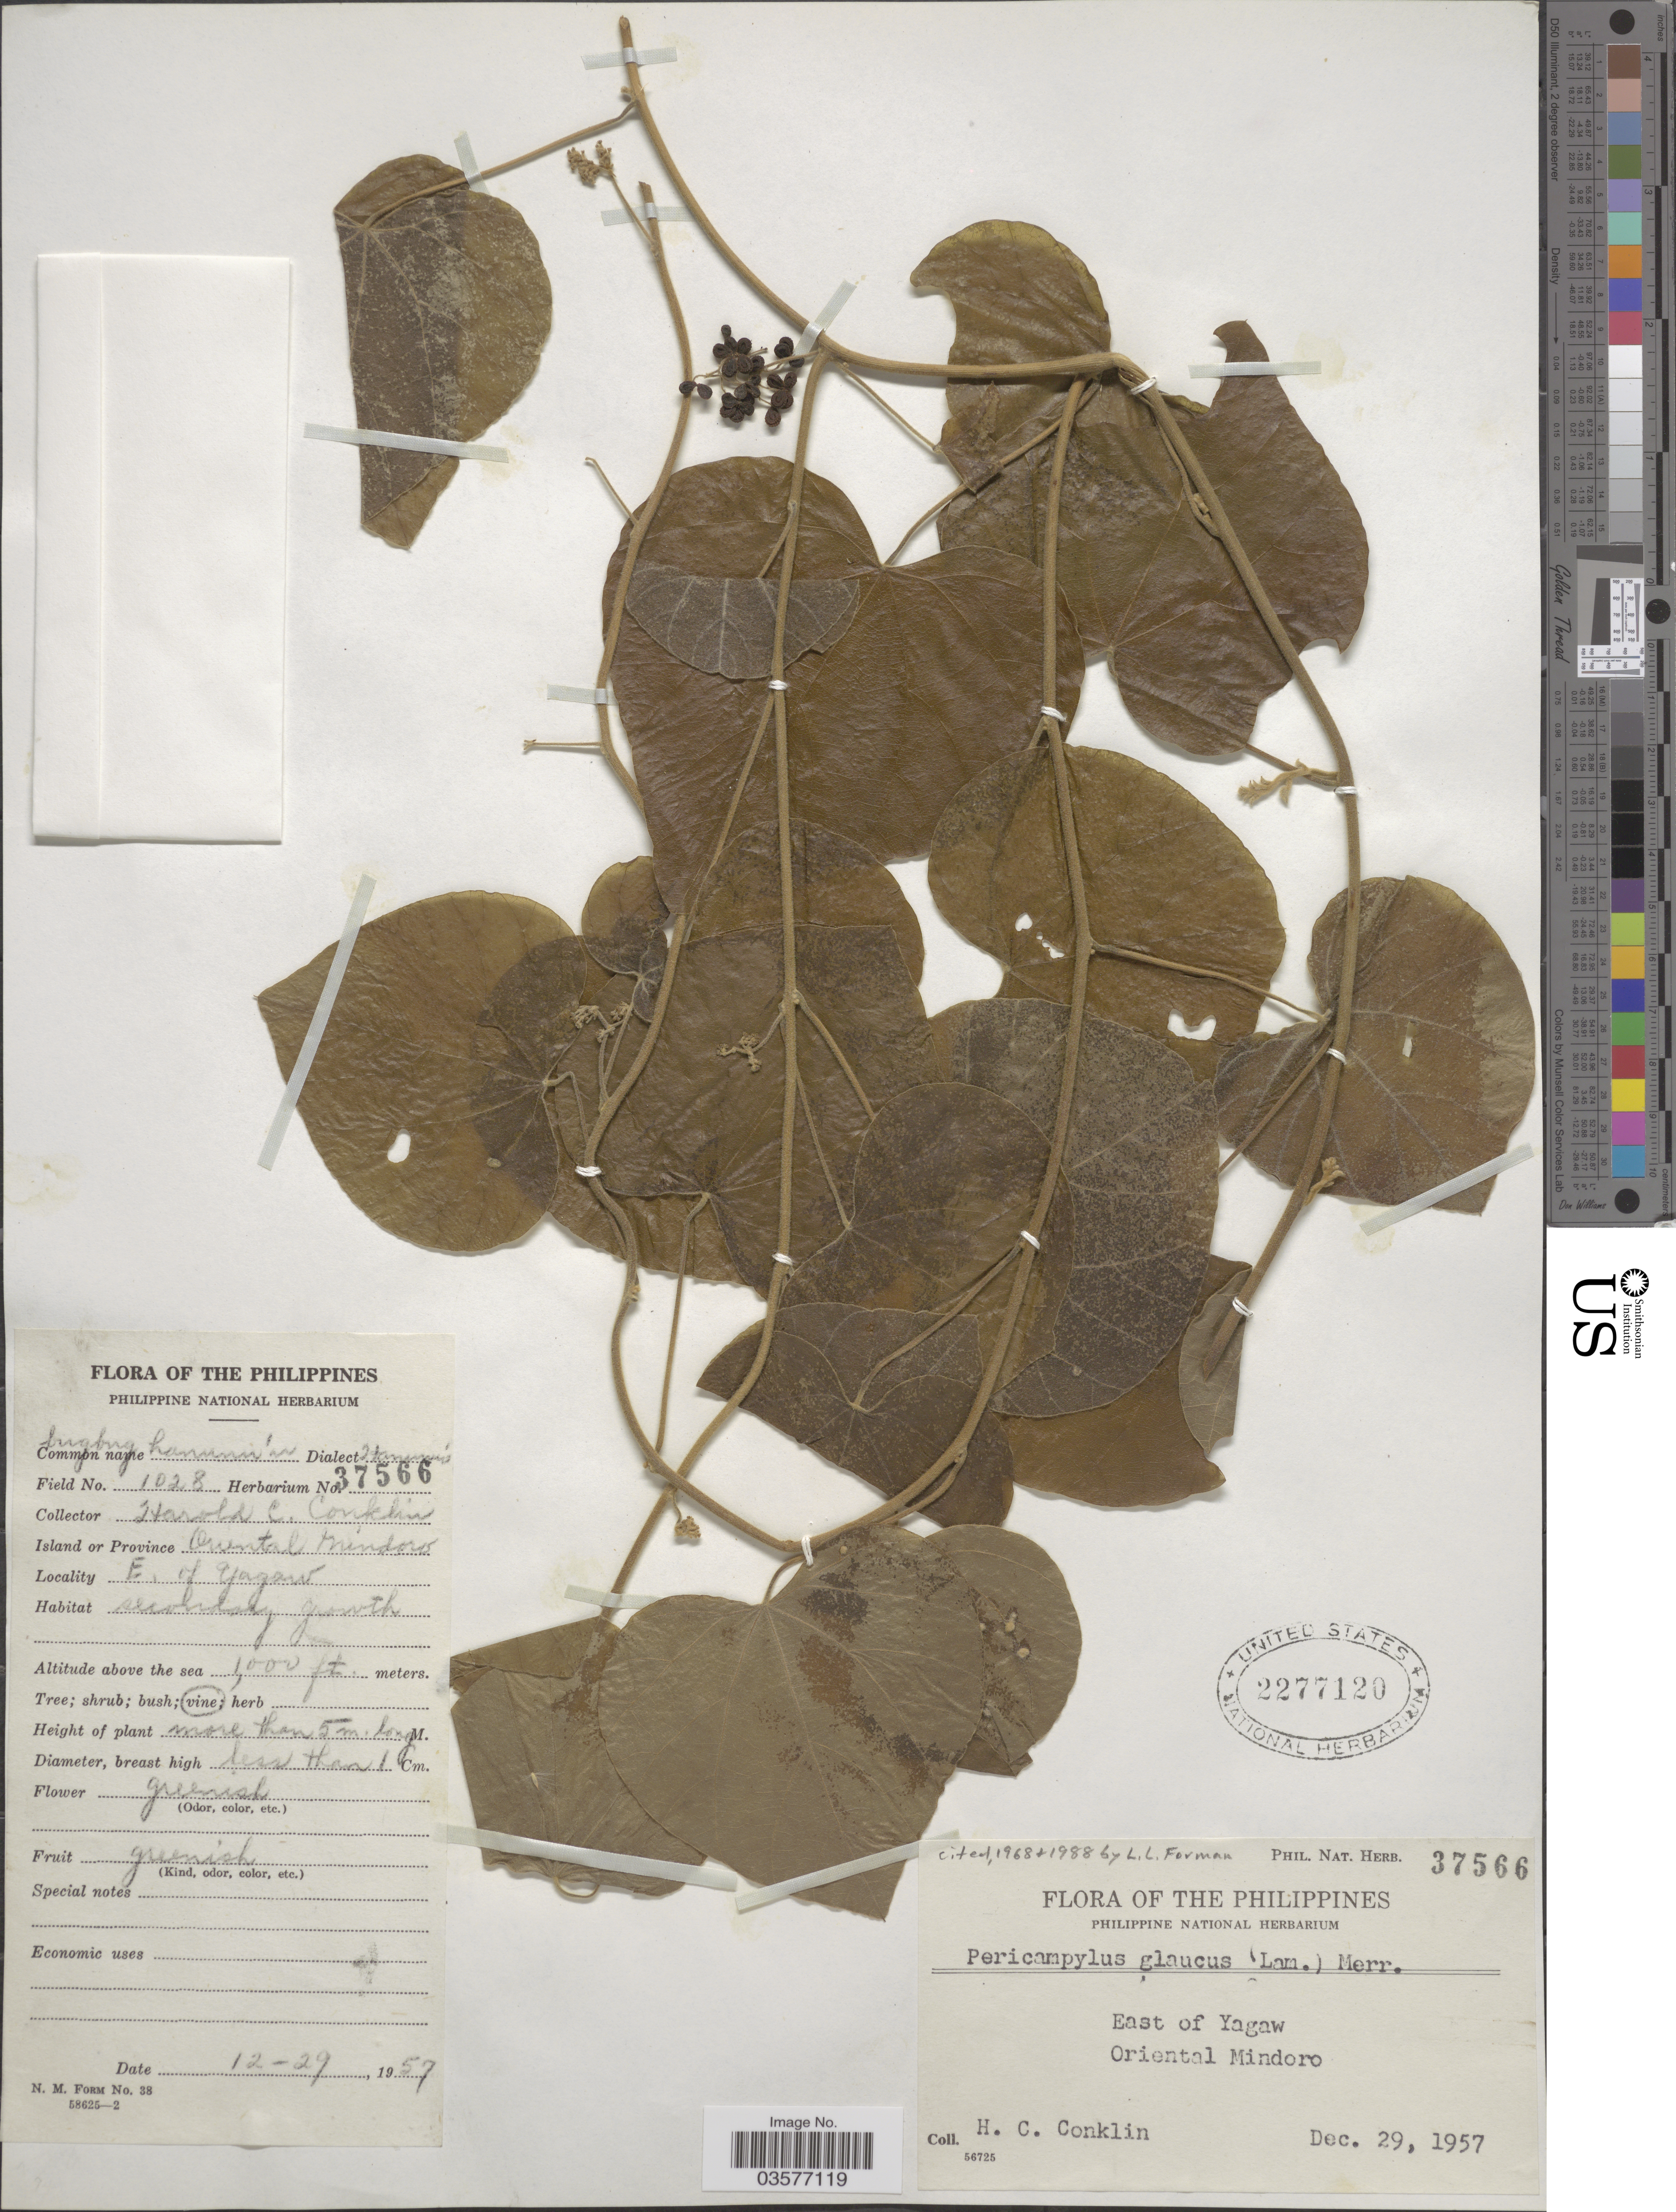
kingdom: Plantae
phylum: Tracheophyta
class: Magnoliopsida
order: Ranunculales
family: Menispermaceae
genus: Pericampylus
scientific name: Pericampylus glaucus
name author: (Lam.) Merr.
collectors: H. Conklin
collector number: Phil. Nat. Herb. 37566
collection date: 1957-12-29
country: Philippines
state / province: Mimaropa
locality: East of Yagaw. Oriental Mindoro.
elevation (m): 305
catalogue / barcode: US 2277120